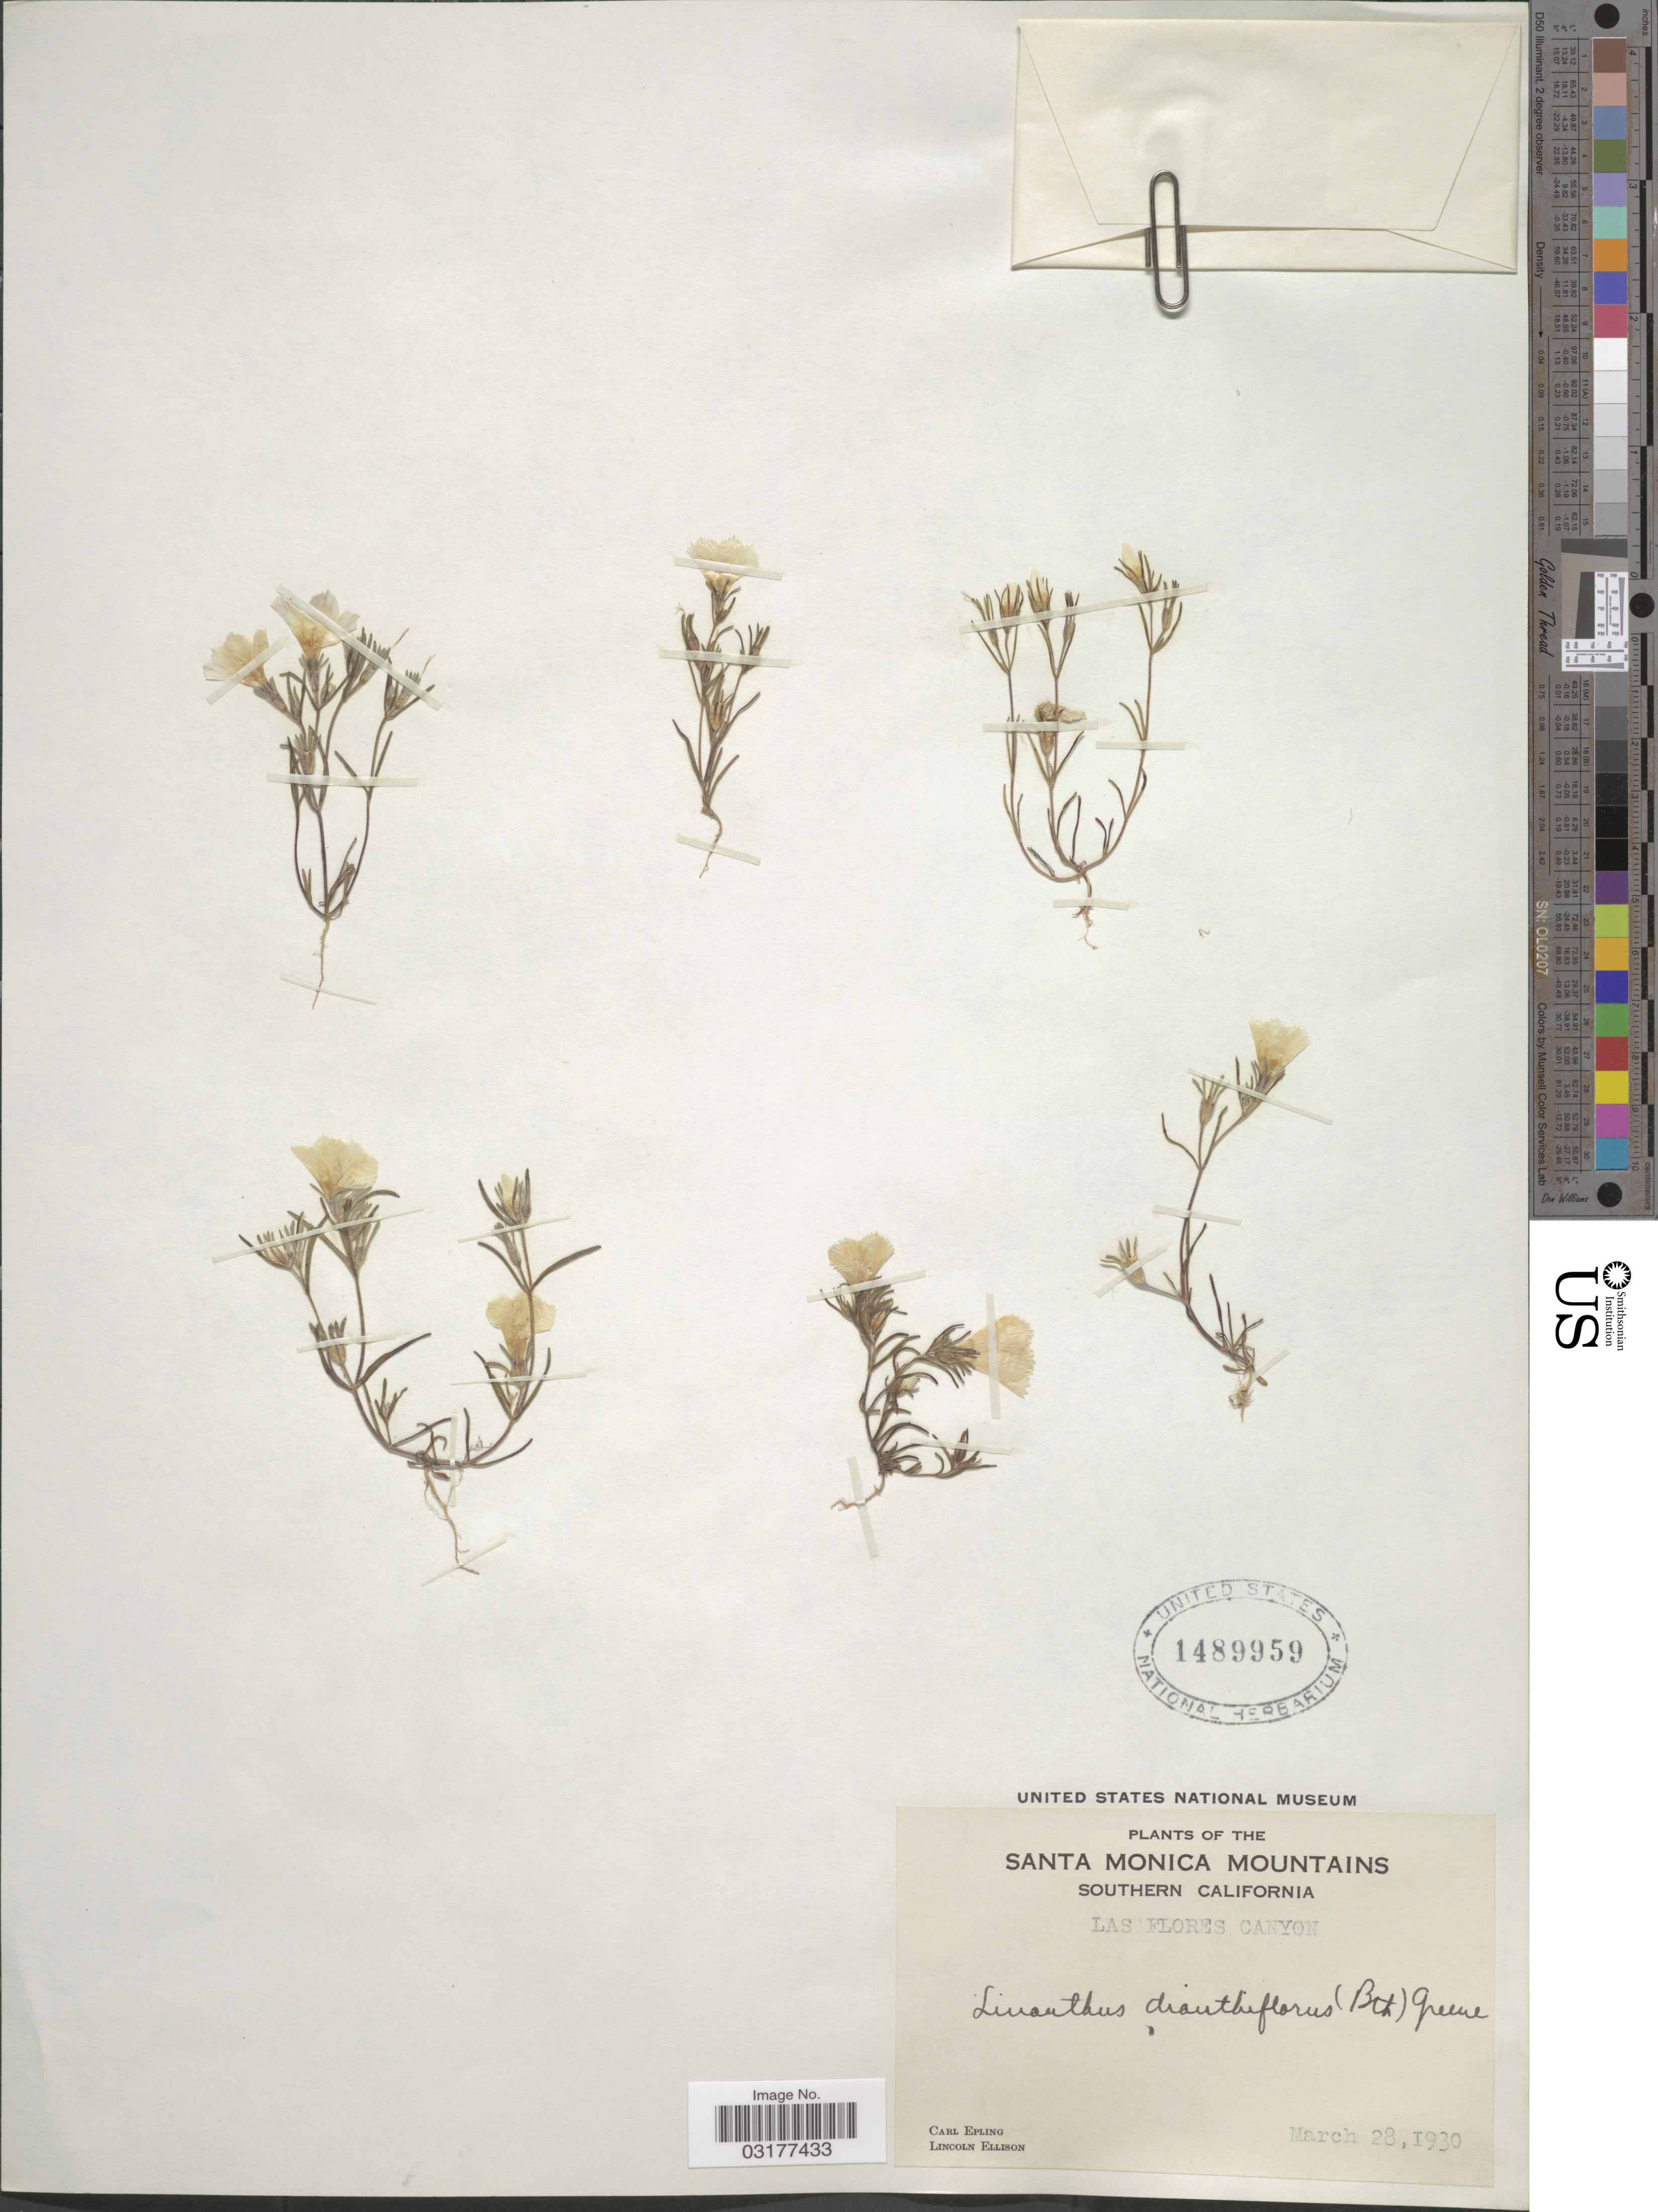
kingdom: Plantae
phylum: Tracheophyta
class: Magnoliopsida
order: Ericales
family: Polemoniaceae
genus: Linanthus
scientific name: Linanthus dianthiflorus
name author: (Benth.) Greene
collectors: C. C. Epling & L. Ellison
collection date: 1930-03-28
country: United States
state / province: California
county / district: Los Angeles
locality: Santa Monica Mountains. Southern California. Las Flores Canyon.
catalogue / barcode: US 1489959